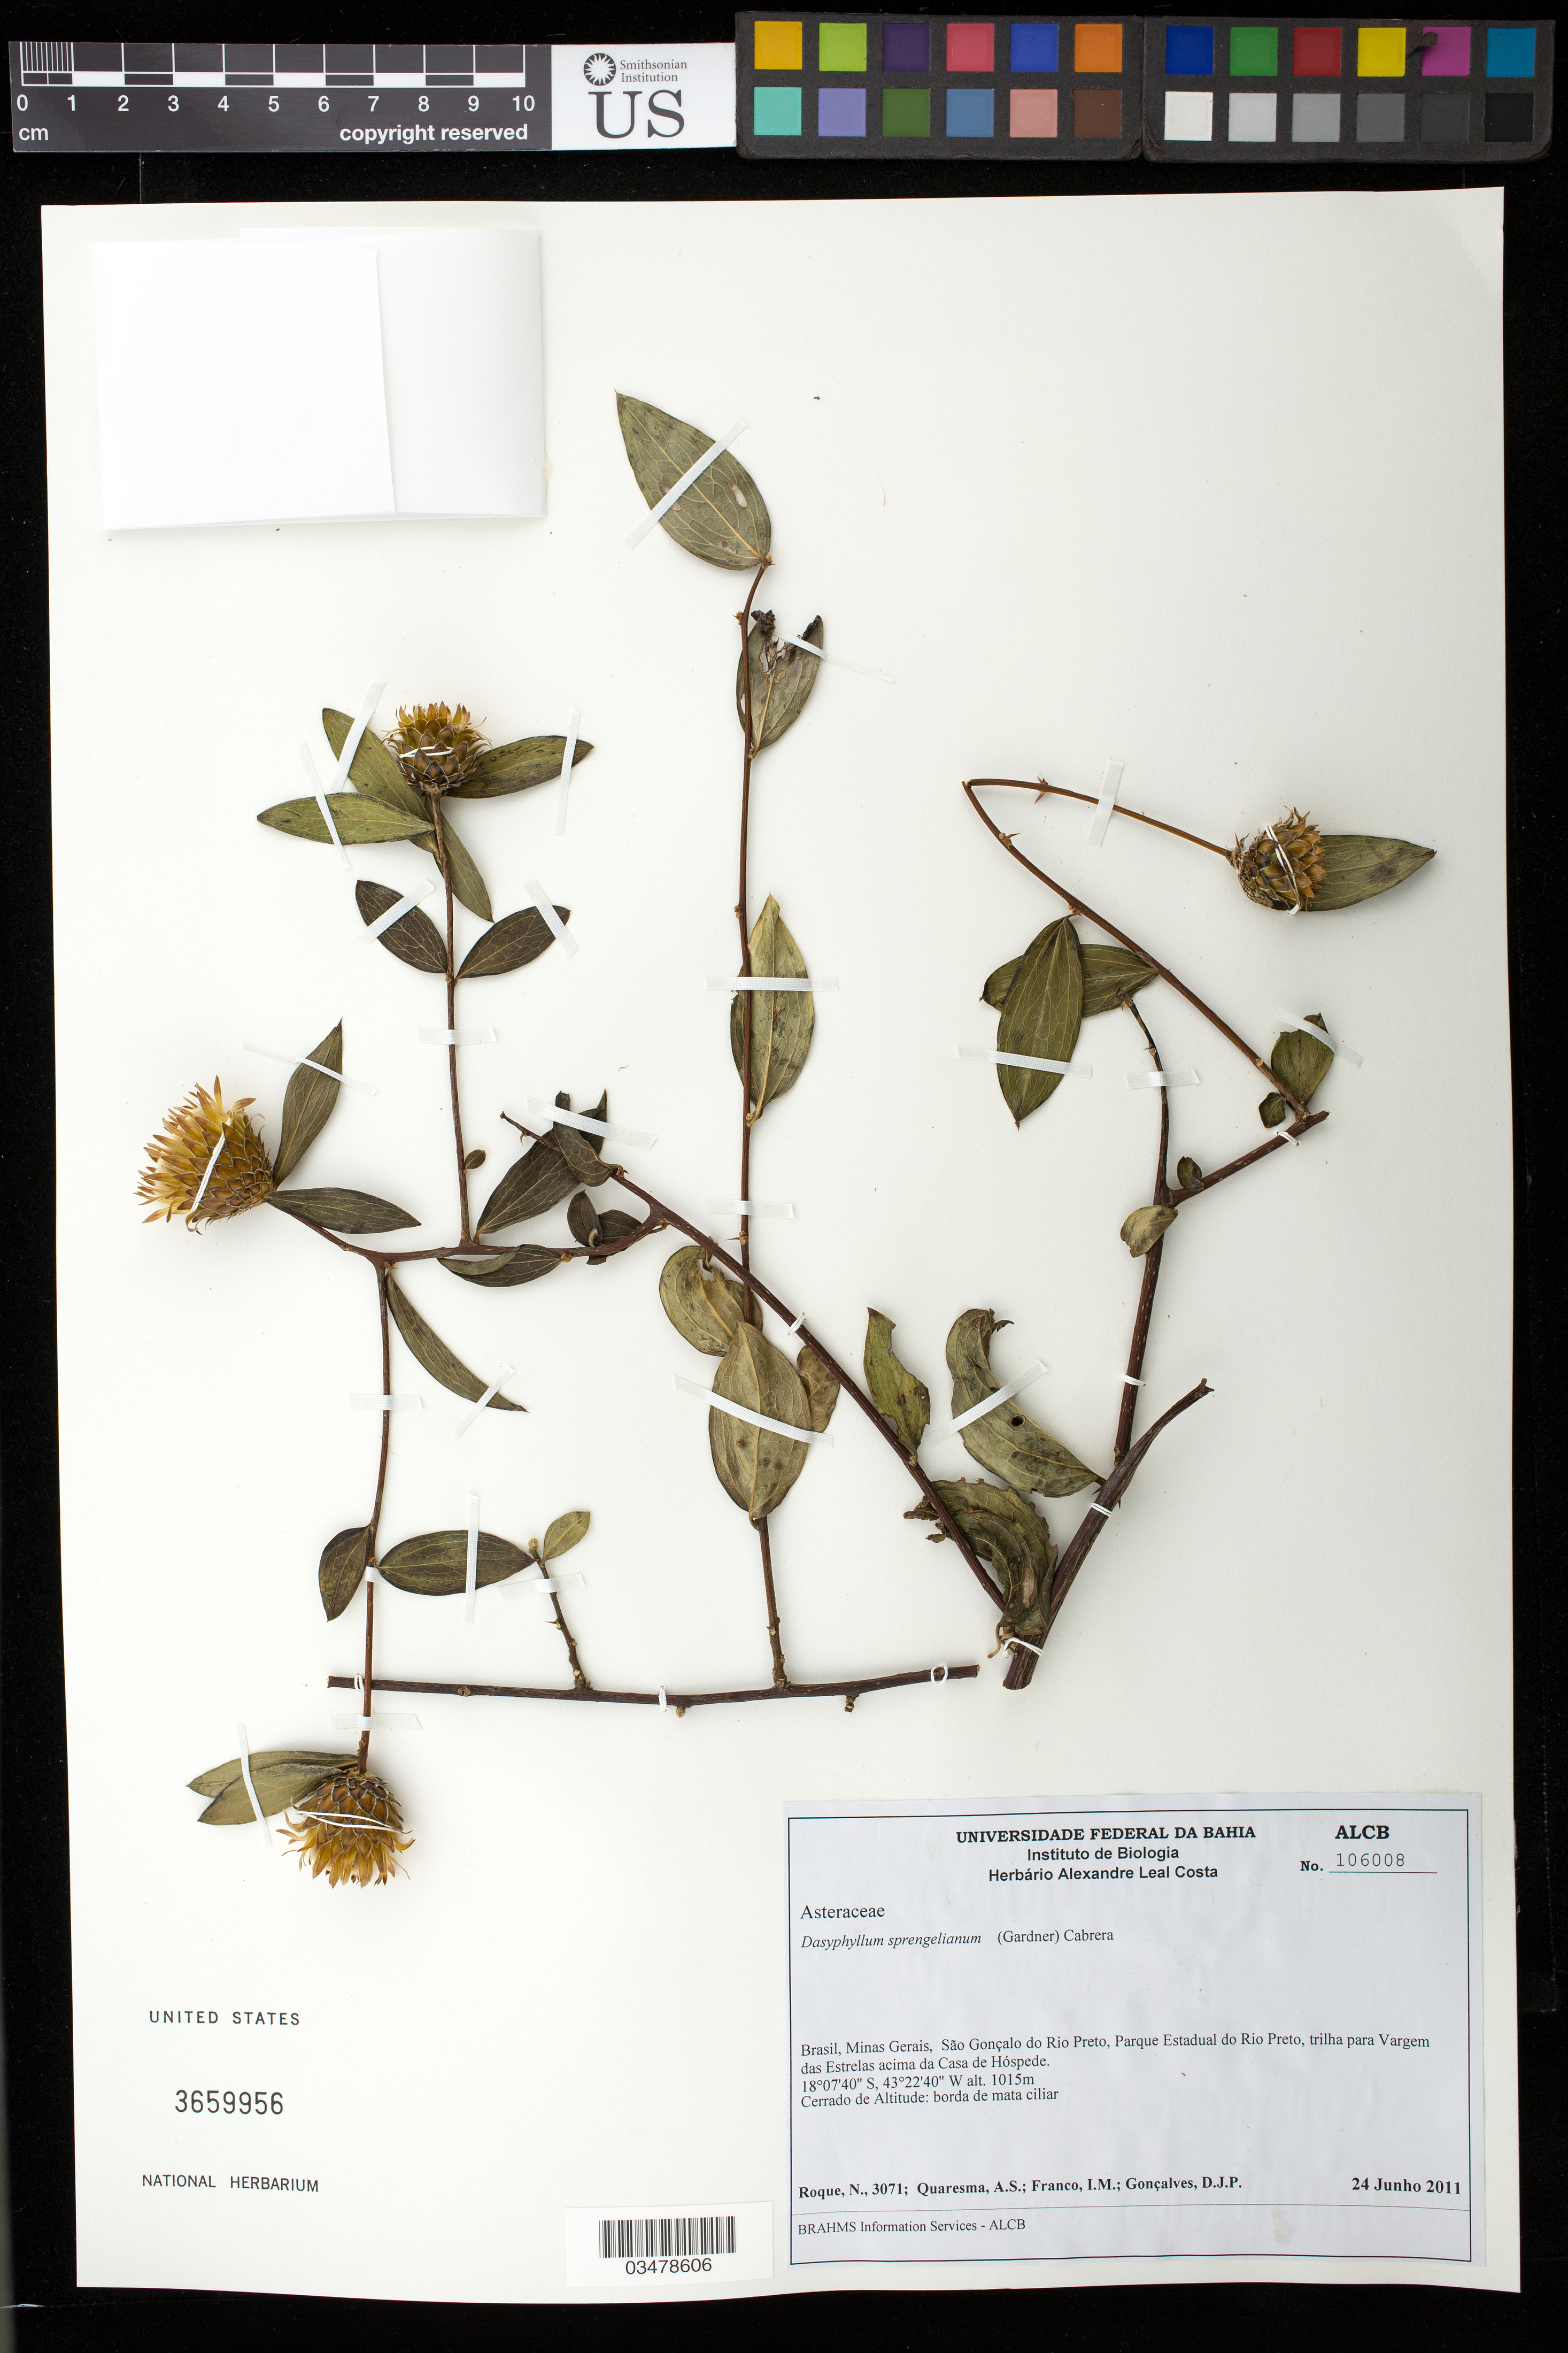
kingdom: Plantae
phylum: Tracheophyta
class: Magnoliopsida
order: Asterales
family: Asteraceae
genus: Dasyphyllum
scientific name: Dasyphyllum sprengelianum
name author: (Gardner) Cabrera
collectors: N. Roque, A. Quaresma, I. Franco & D. Gonçalves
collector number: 3071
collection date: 2011-06-24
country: Brazil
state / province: Minas Gerais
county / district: São Gonçalo do Rio Preto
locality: Planalto Diamantina, Instituto Estadual de Floresta, Parque Estadual do Rio Preto, trilha para Vargem das Estrelas acima da Casa de Hospede.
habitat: Cerrado de altitude: borda de mata ciliar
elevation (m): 1015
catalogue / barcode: US 3659956